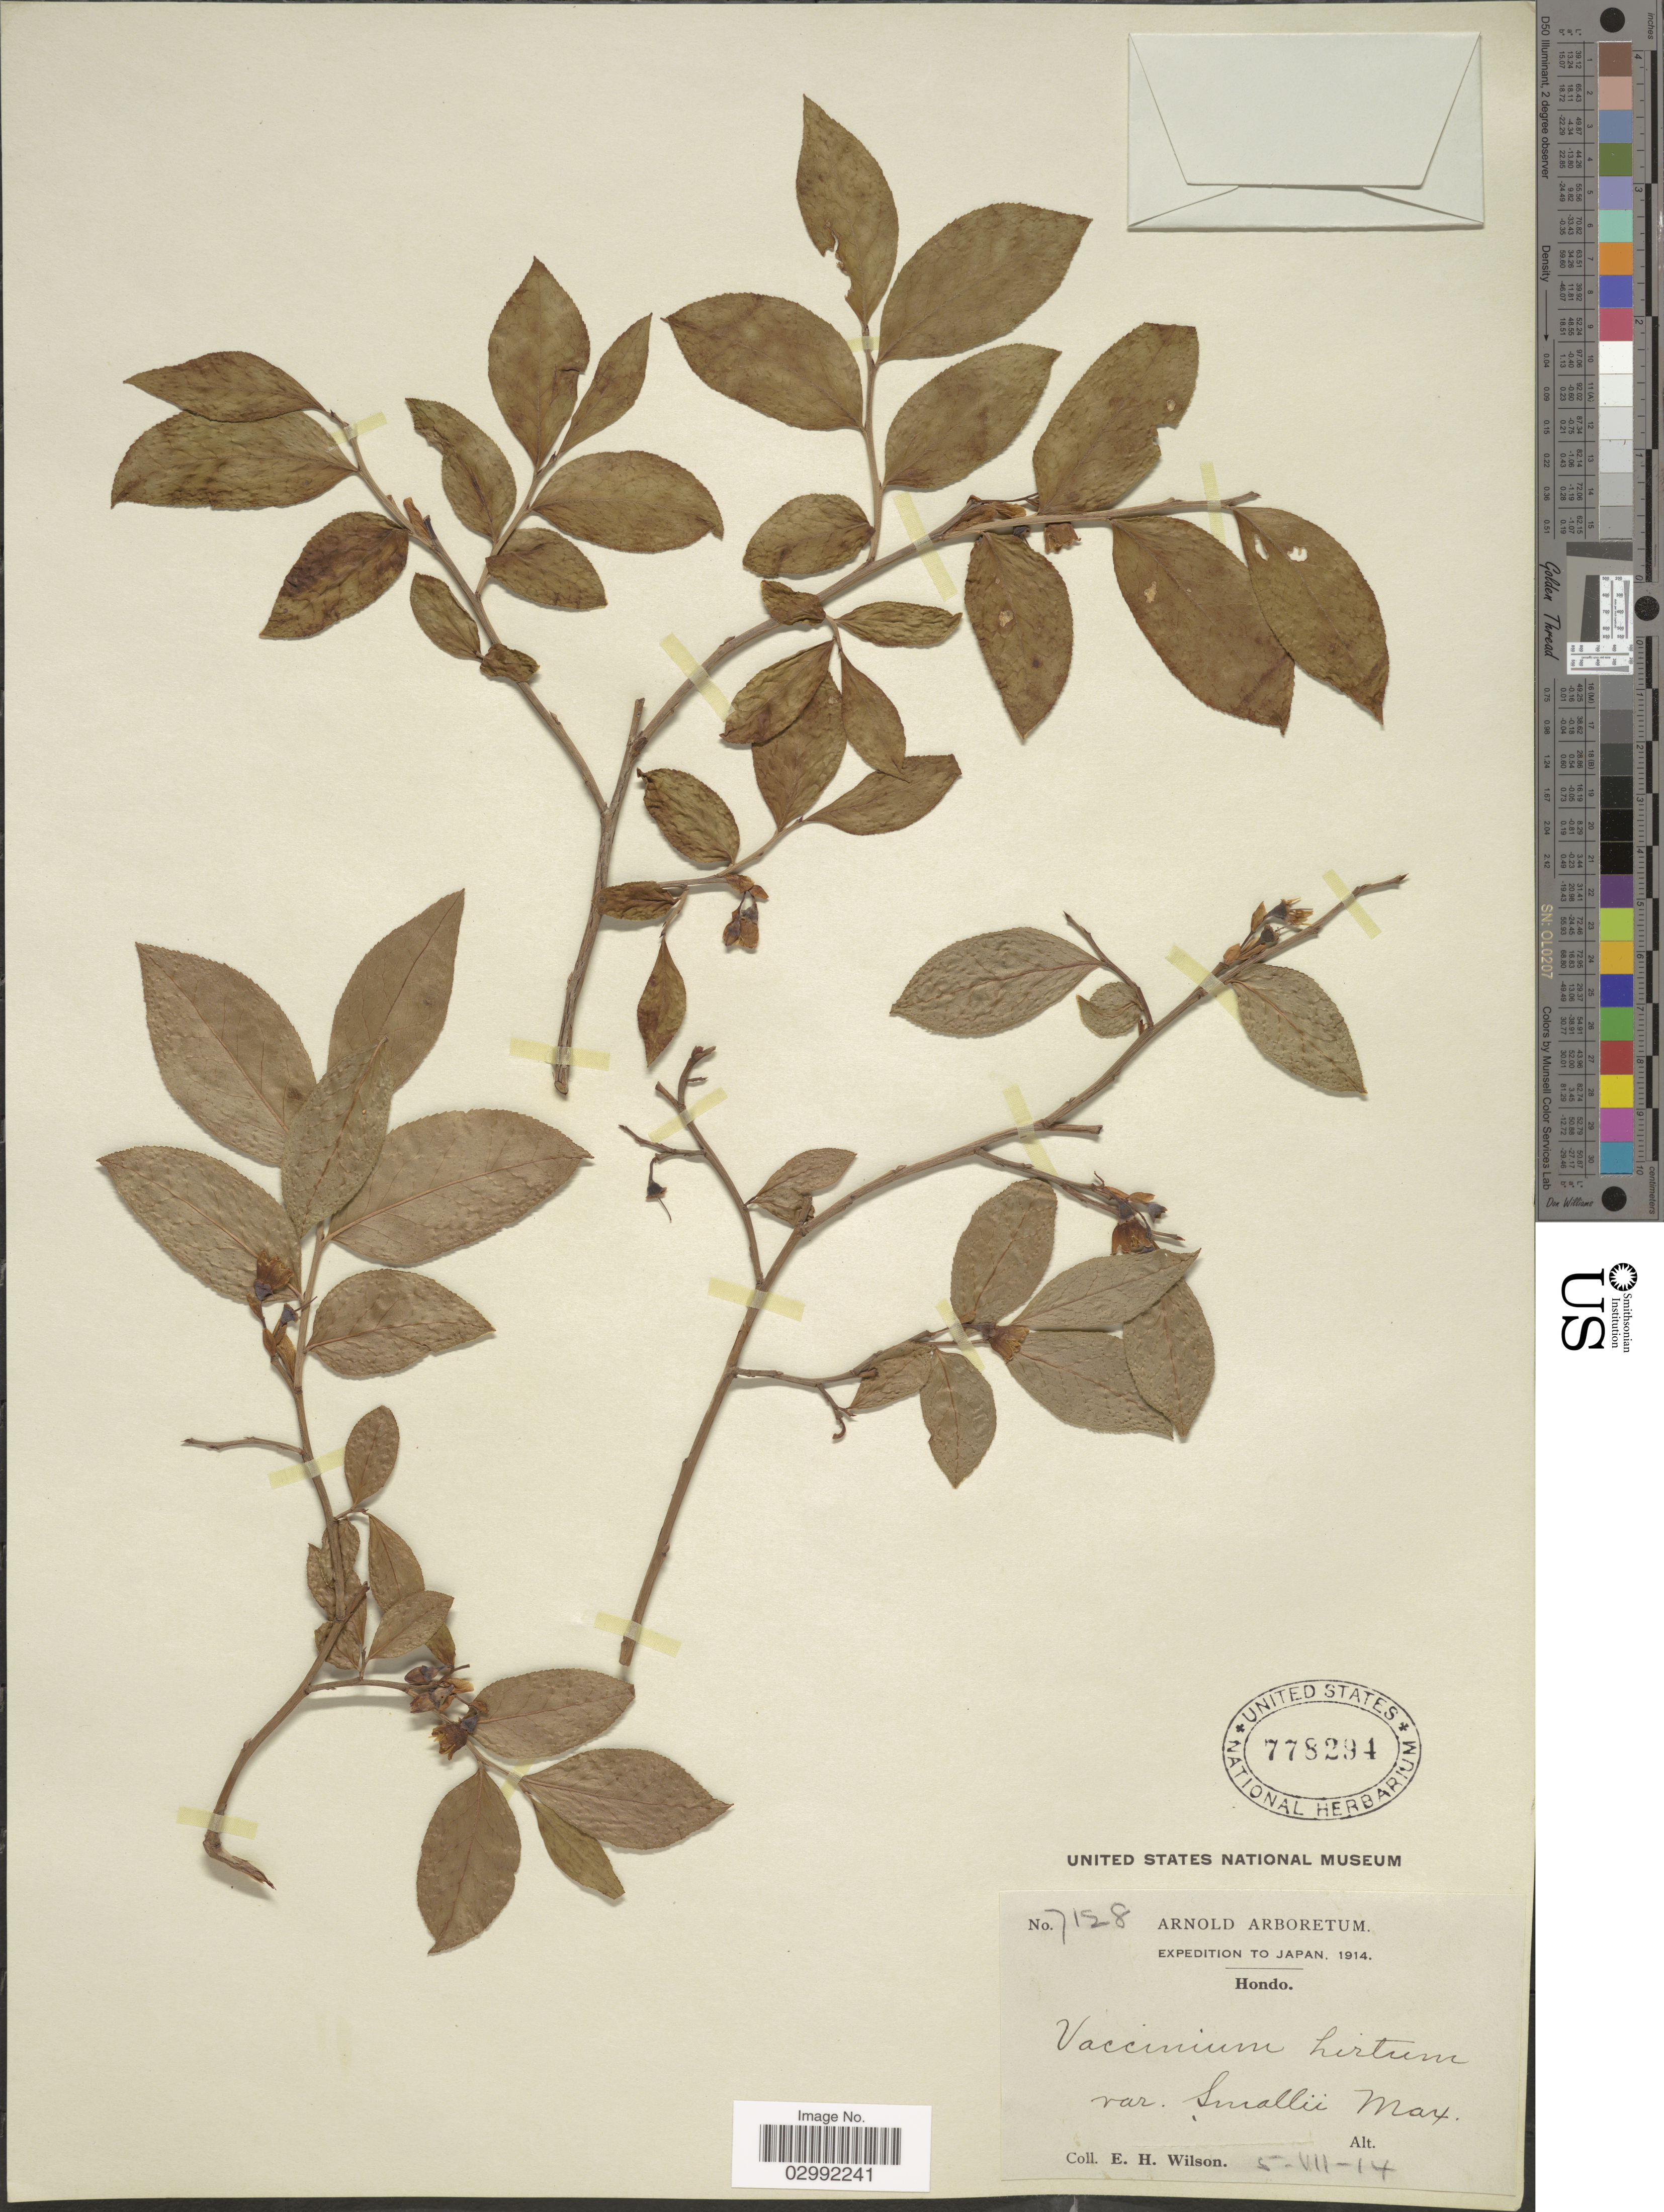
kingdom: Plantae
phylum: Tracheophyta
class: Magnoliopsida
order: Ericales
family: Ericaceae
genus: Vaccinium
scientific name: Vaccinium smallii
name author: A. Gray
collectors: E. Wilson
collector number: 7128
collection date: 1914-07-05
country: Japan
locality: Hondo.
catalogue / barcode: US 778294